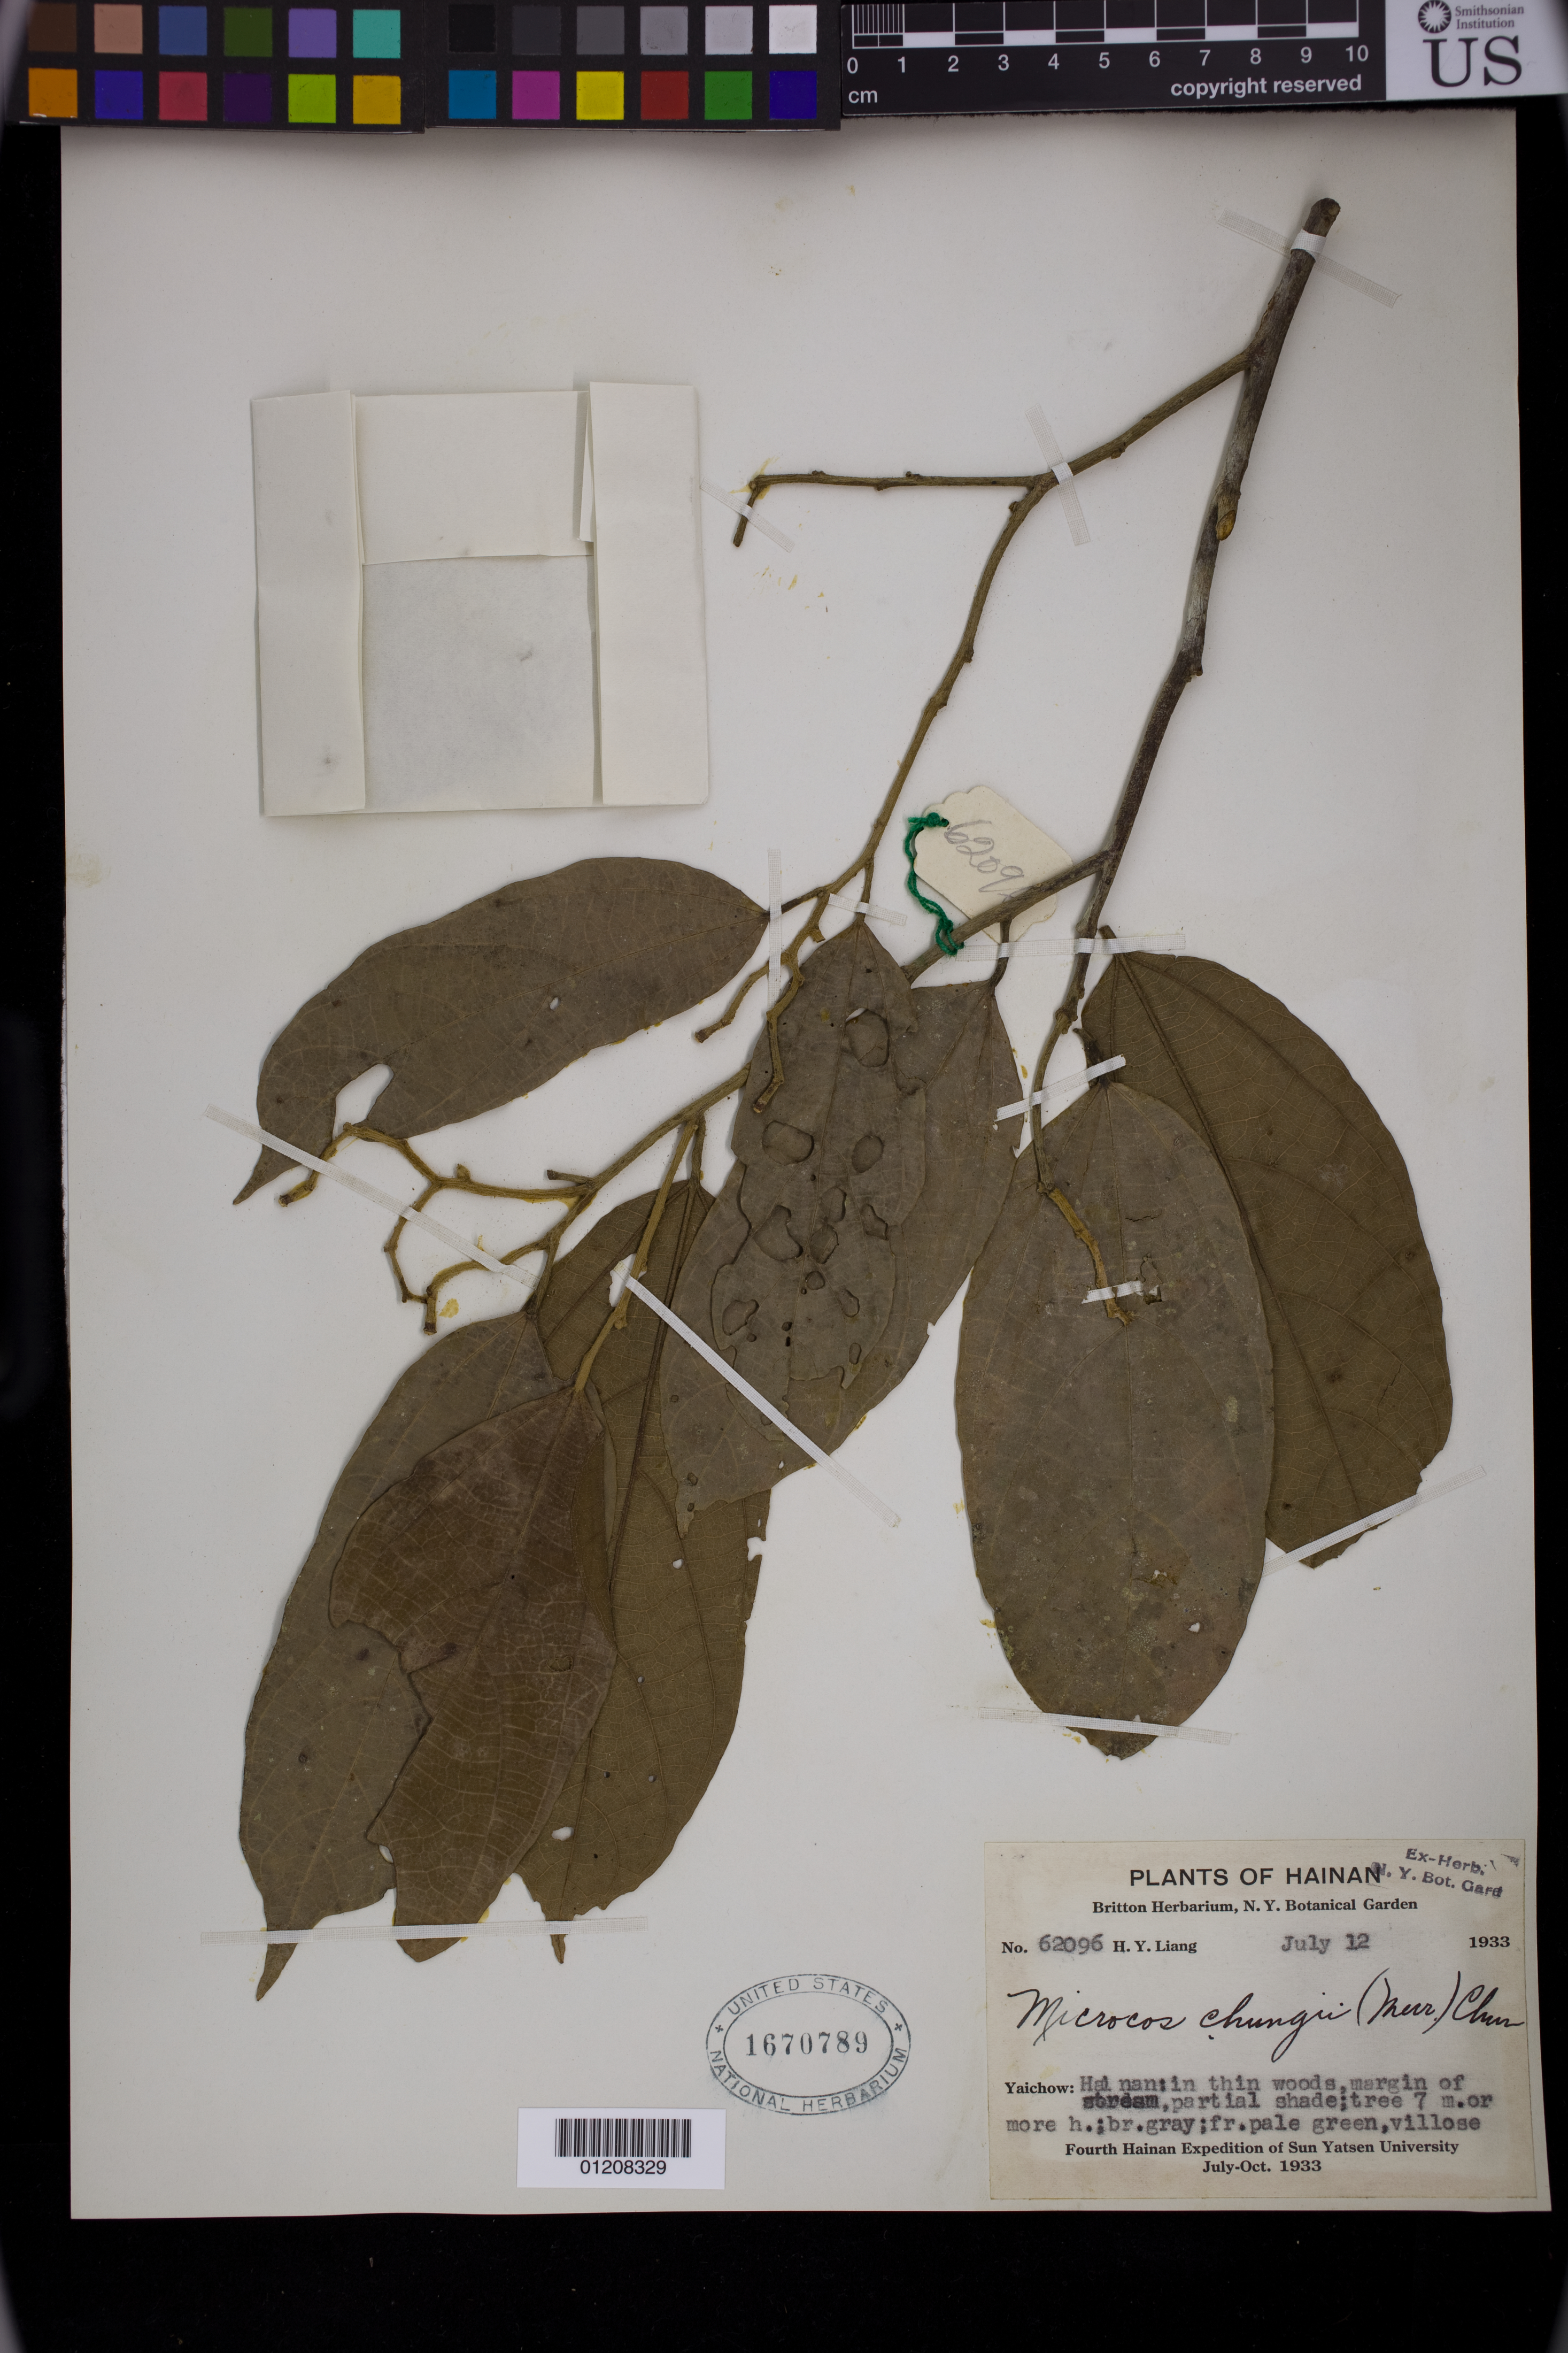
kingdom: Plantae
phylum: Tracheophyta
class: Magnoliopsida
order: Malvales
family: Malvaceae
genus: Microcos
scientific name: Microcos chungii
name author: (Merr.) Chun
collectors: H. Y. Liang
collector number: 602096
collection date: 1933-07-12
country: China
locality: Hainan: in thin woods, margin of soream, partial shade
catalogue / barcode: US 1670789